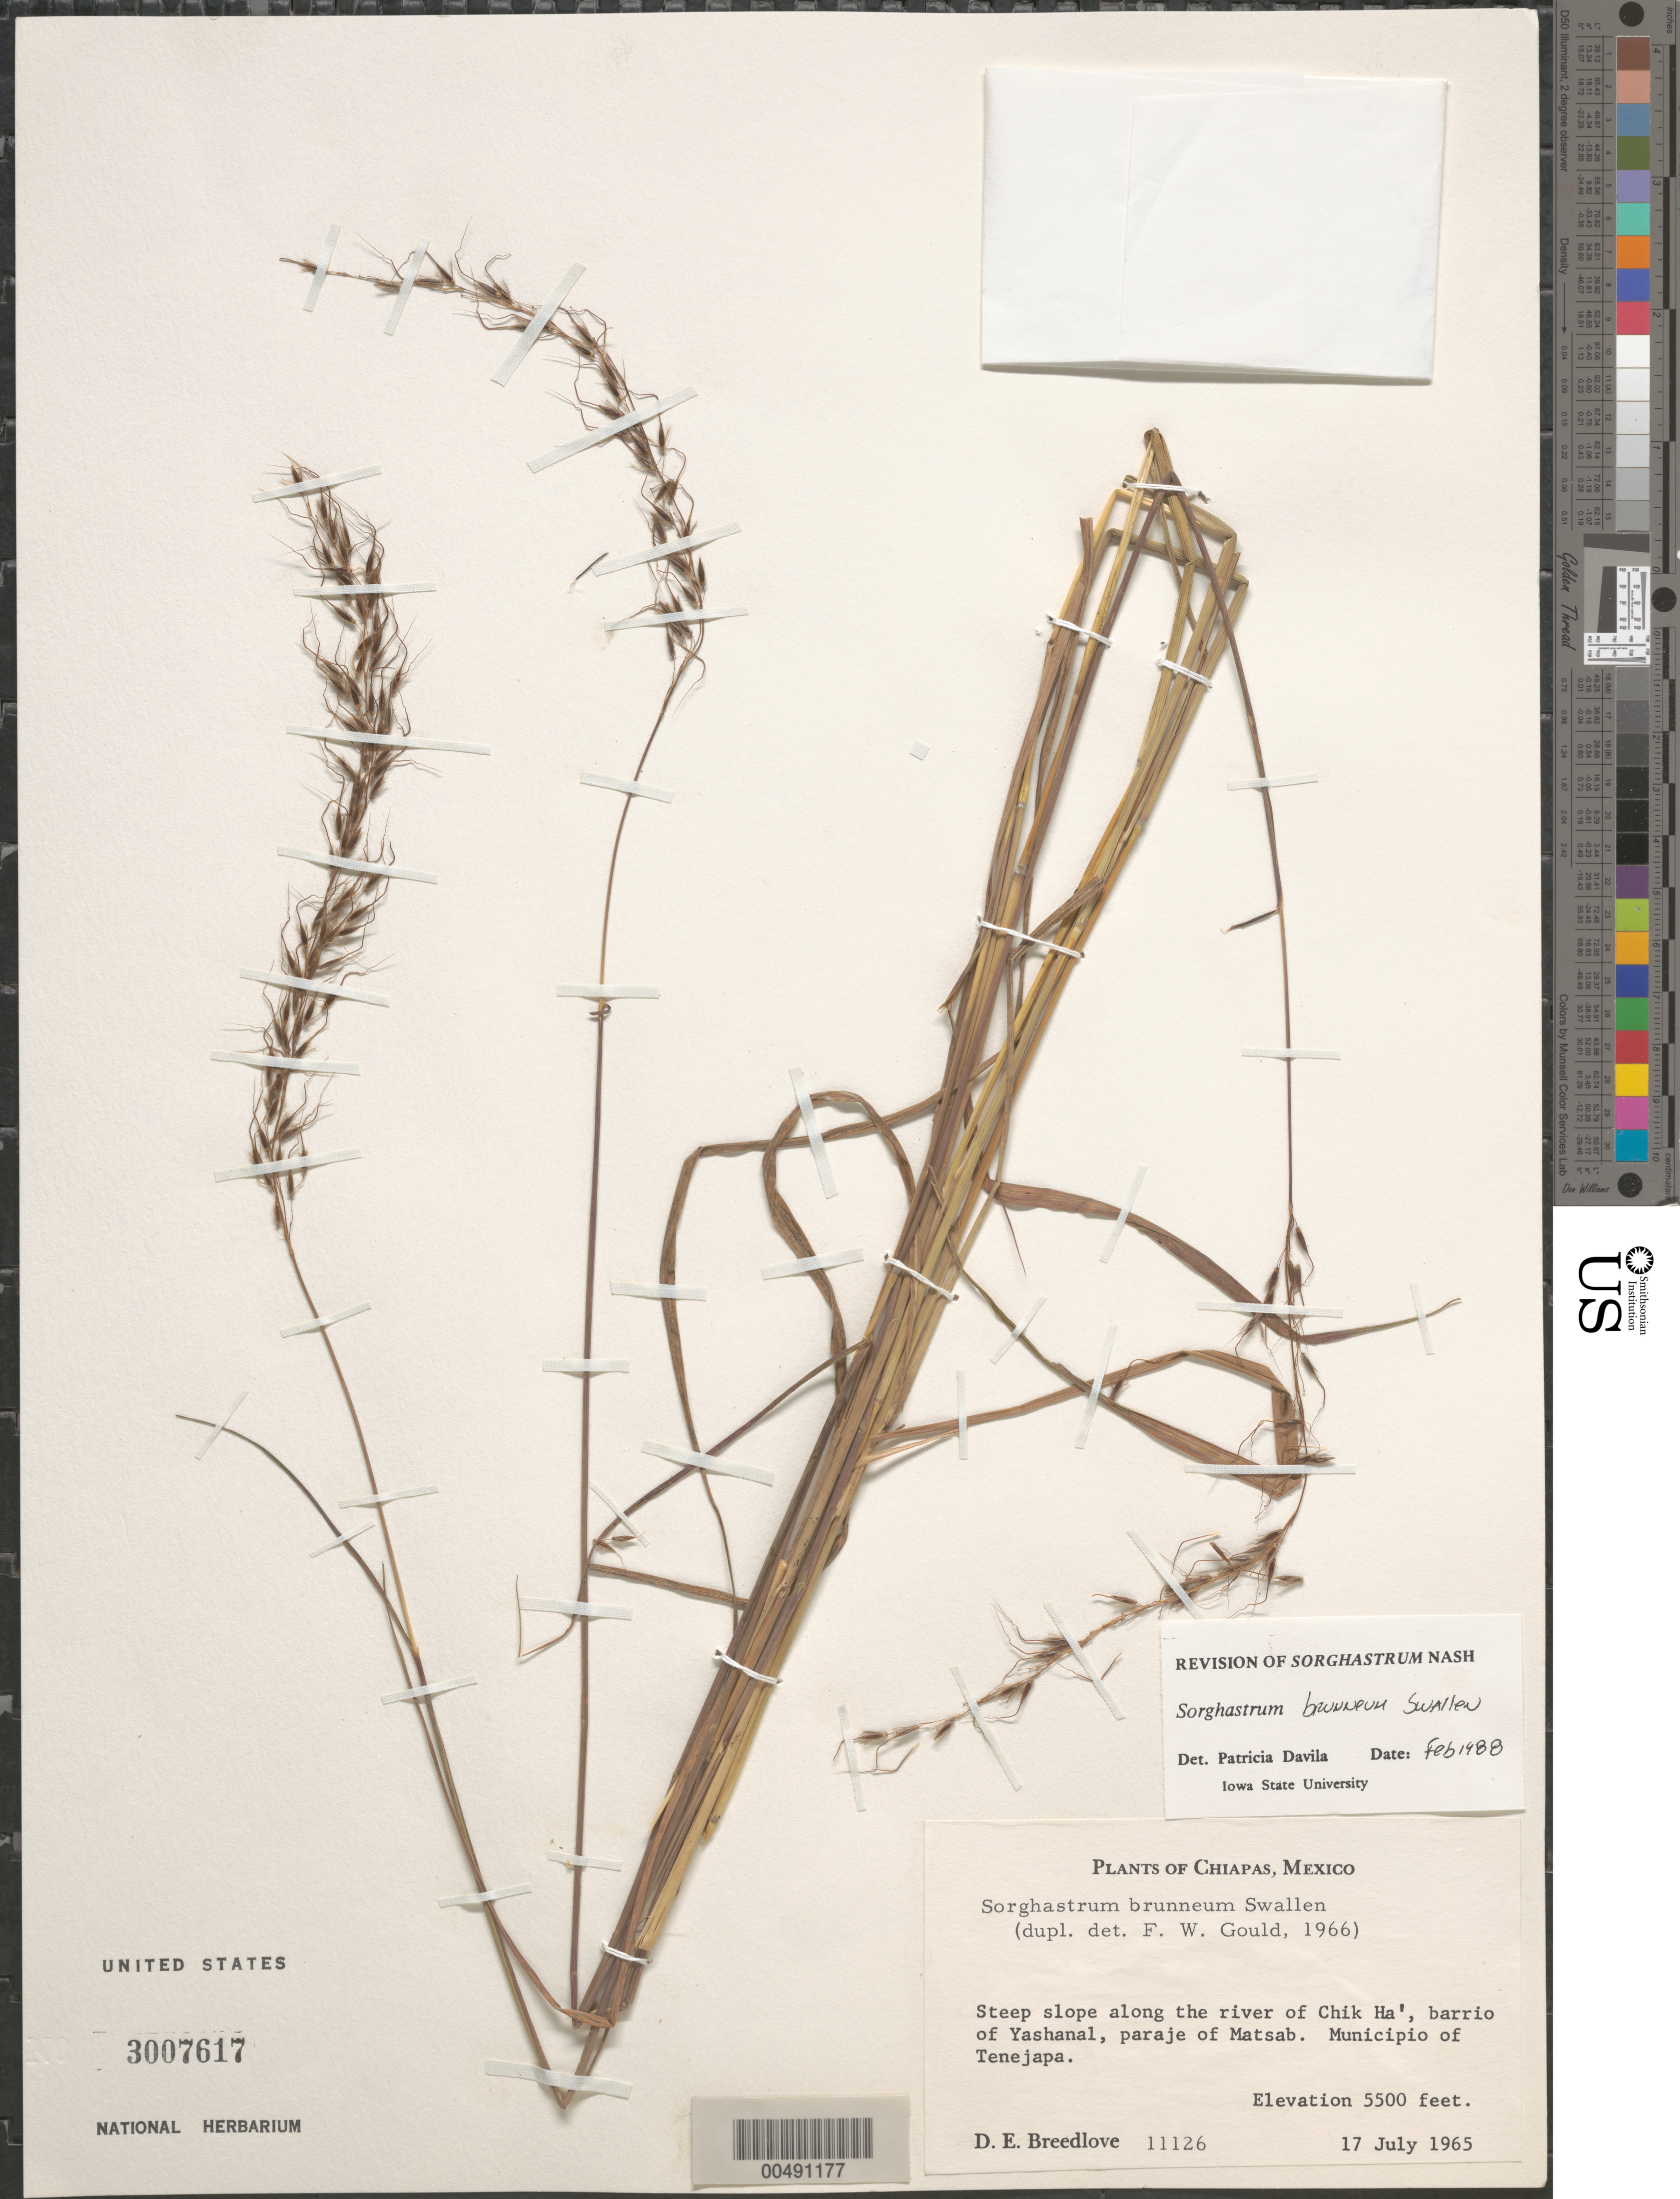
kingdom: Plantae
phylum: Tracheophyta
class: Liliopsida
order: Poales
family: Poaceae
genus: Sorghastrum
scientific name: Sorghastrum brunneum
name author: Swallen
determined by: Dávila, P. D.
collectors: D. E. Breedlove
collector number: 11126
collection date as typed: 17 Jul 1965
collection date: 1965-07-17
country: Mexico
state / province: Chiapas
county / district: Tenejapa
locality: Along the river of Chik Ha', barrio of Yashanal, paraje of Matsab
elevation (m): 1676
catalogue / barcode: US 3007617